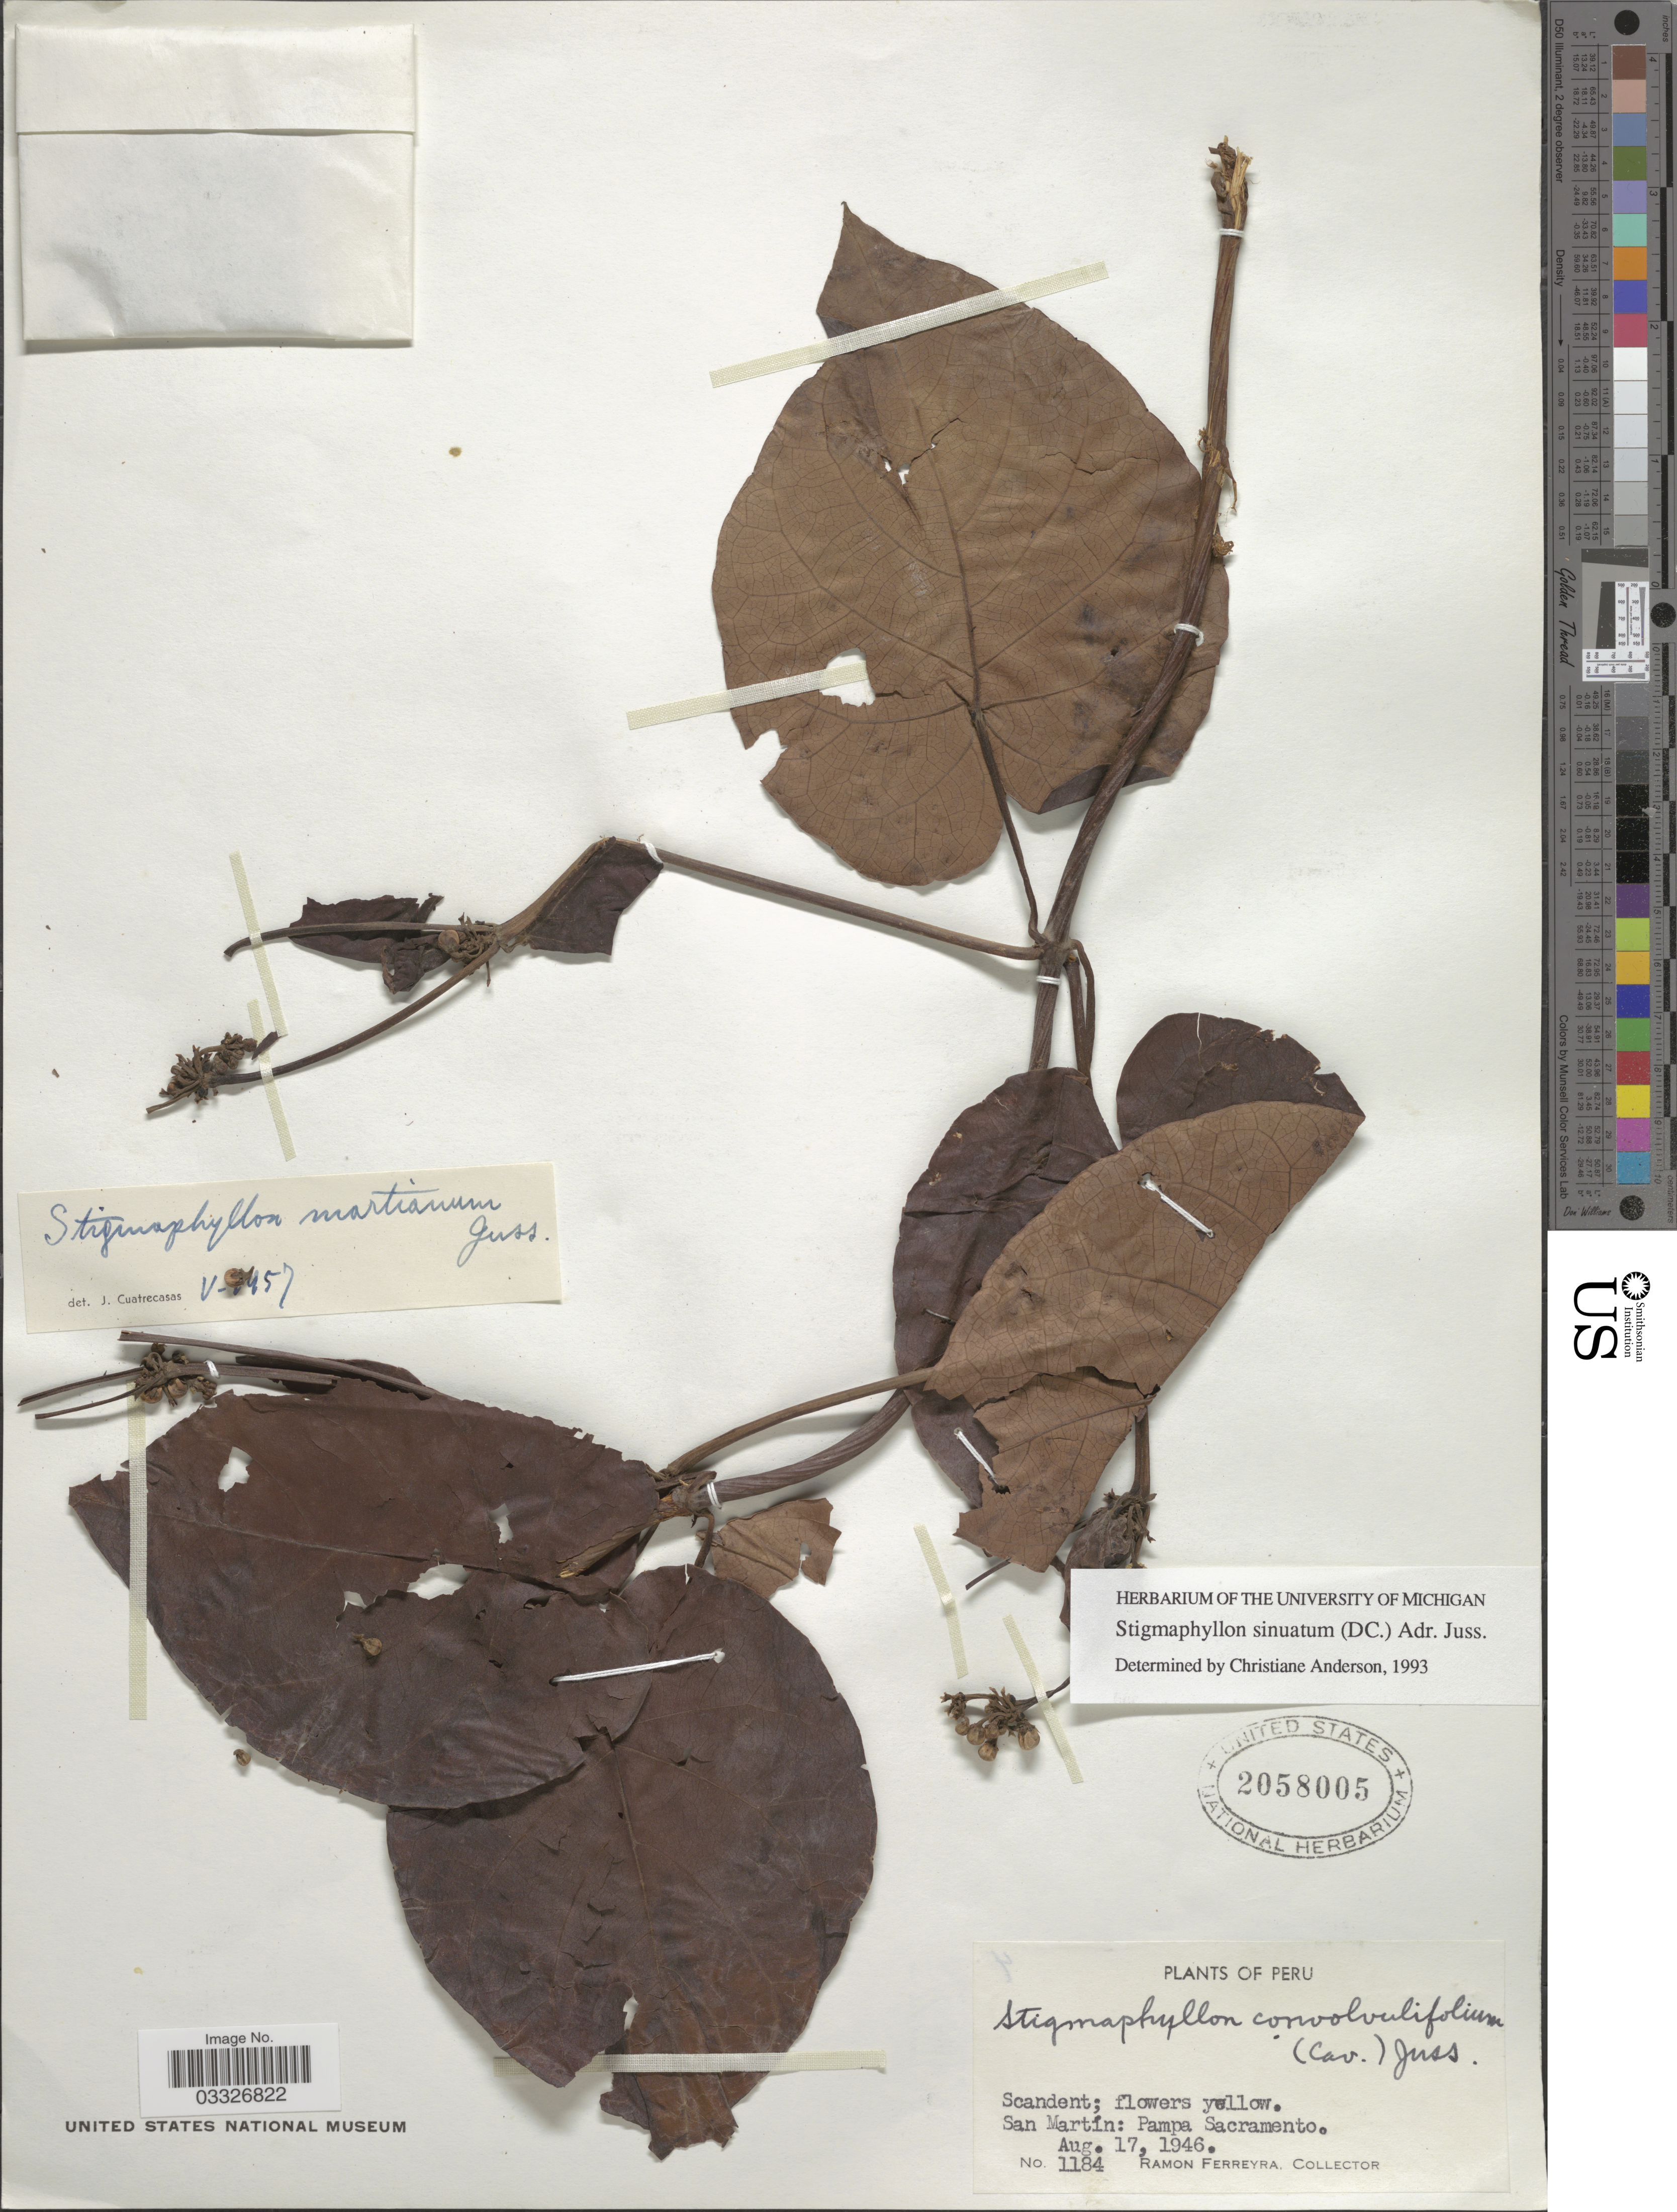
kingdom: Plantae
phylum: Tracheophyta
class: Magnoliopsida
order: Malpighiales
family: Malpighiaceae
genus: Stigmaphyllon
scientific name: Stigmaphyllon sinuatum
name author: (DC.) A. Juss.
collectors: R. A. Ferreyra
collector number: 1184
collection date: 1946-08-17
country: Peru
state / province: San Martín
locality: Pampa Sacramento.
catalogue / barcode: US 2058005